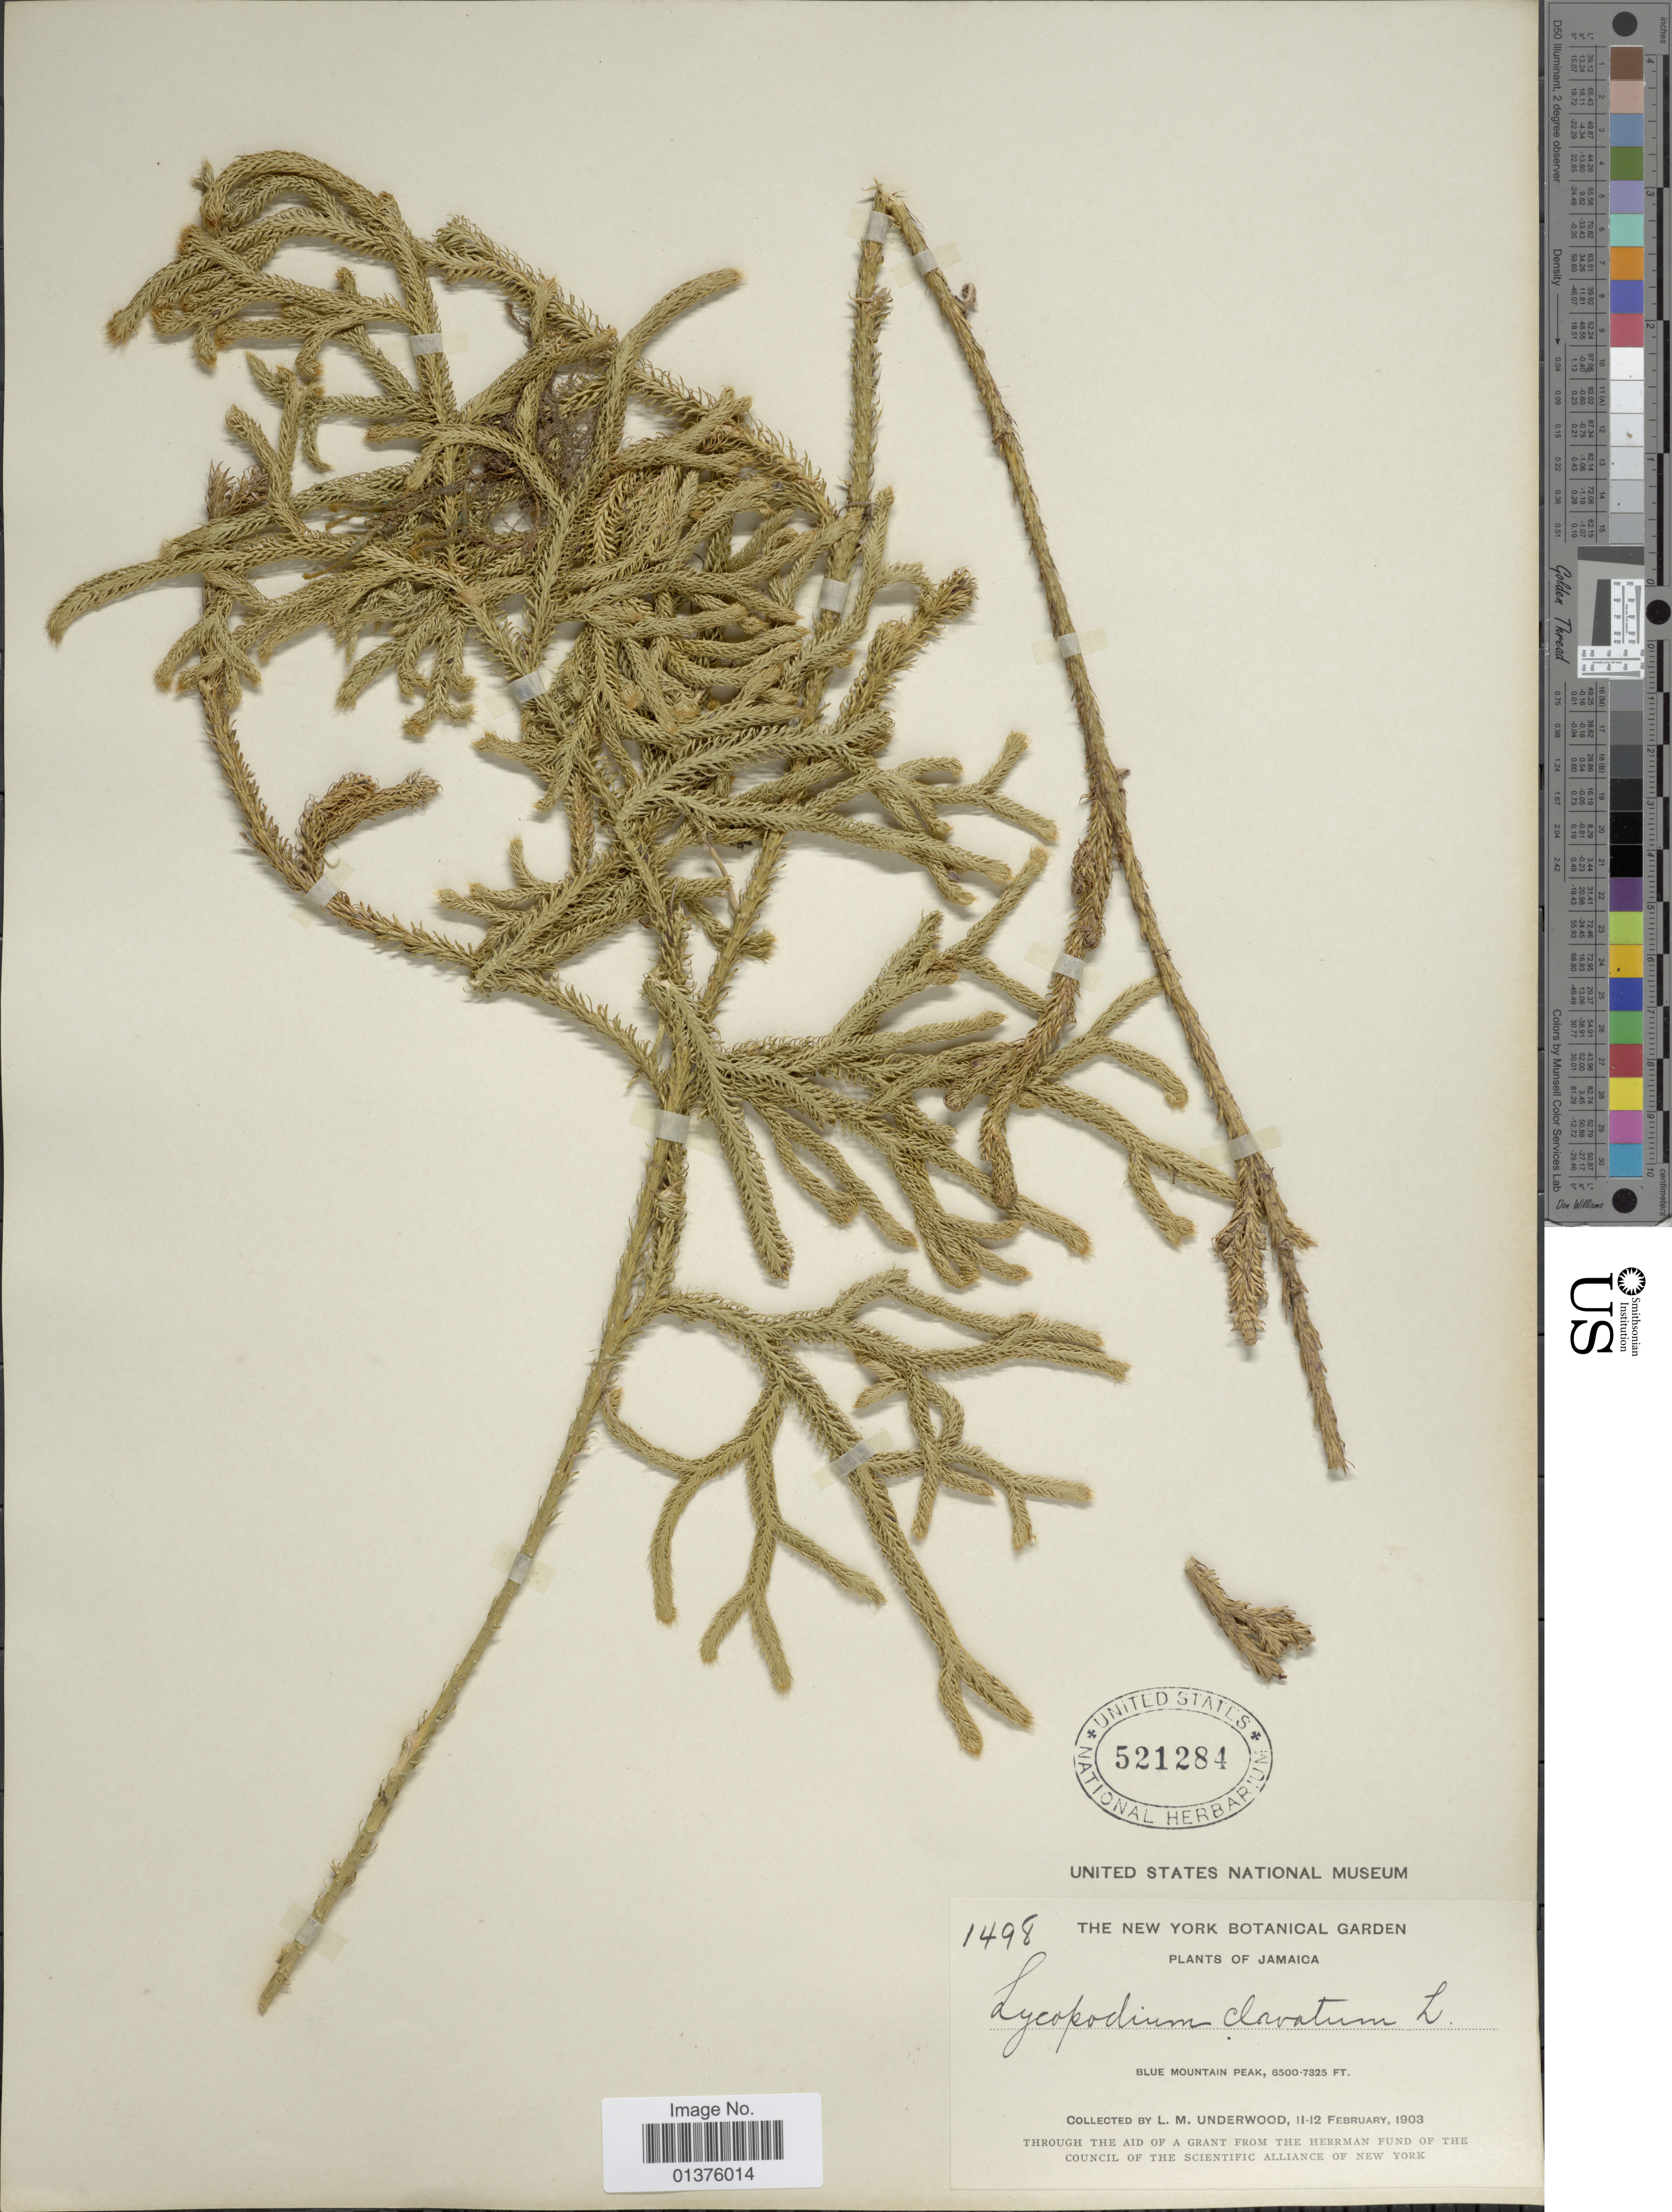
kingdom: Plantae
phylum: Tracheophyta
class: Lycopodiopsida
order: Lycopodiales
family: Lycopodiaceae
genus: Lycopodium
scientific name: Lycopodium clavatum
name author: L.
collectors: L. M. Underwood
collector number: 1498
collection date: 1903-02-11/1903-02-12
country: Jamaica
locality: Blue Mountain Peak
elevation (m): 1981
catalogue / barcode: US 521284